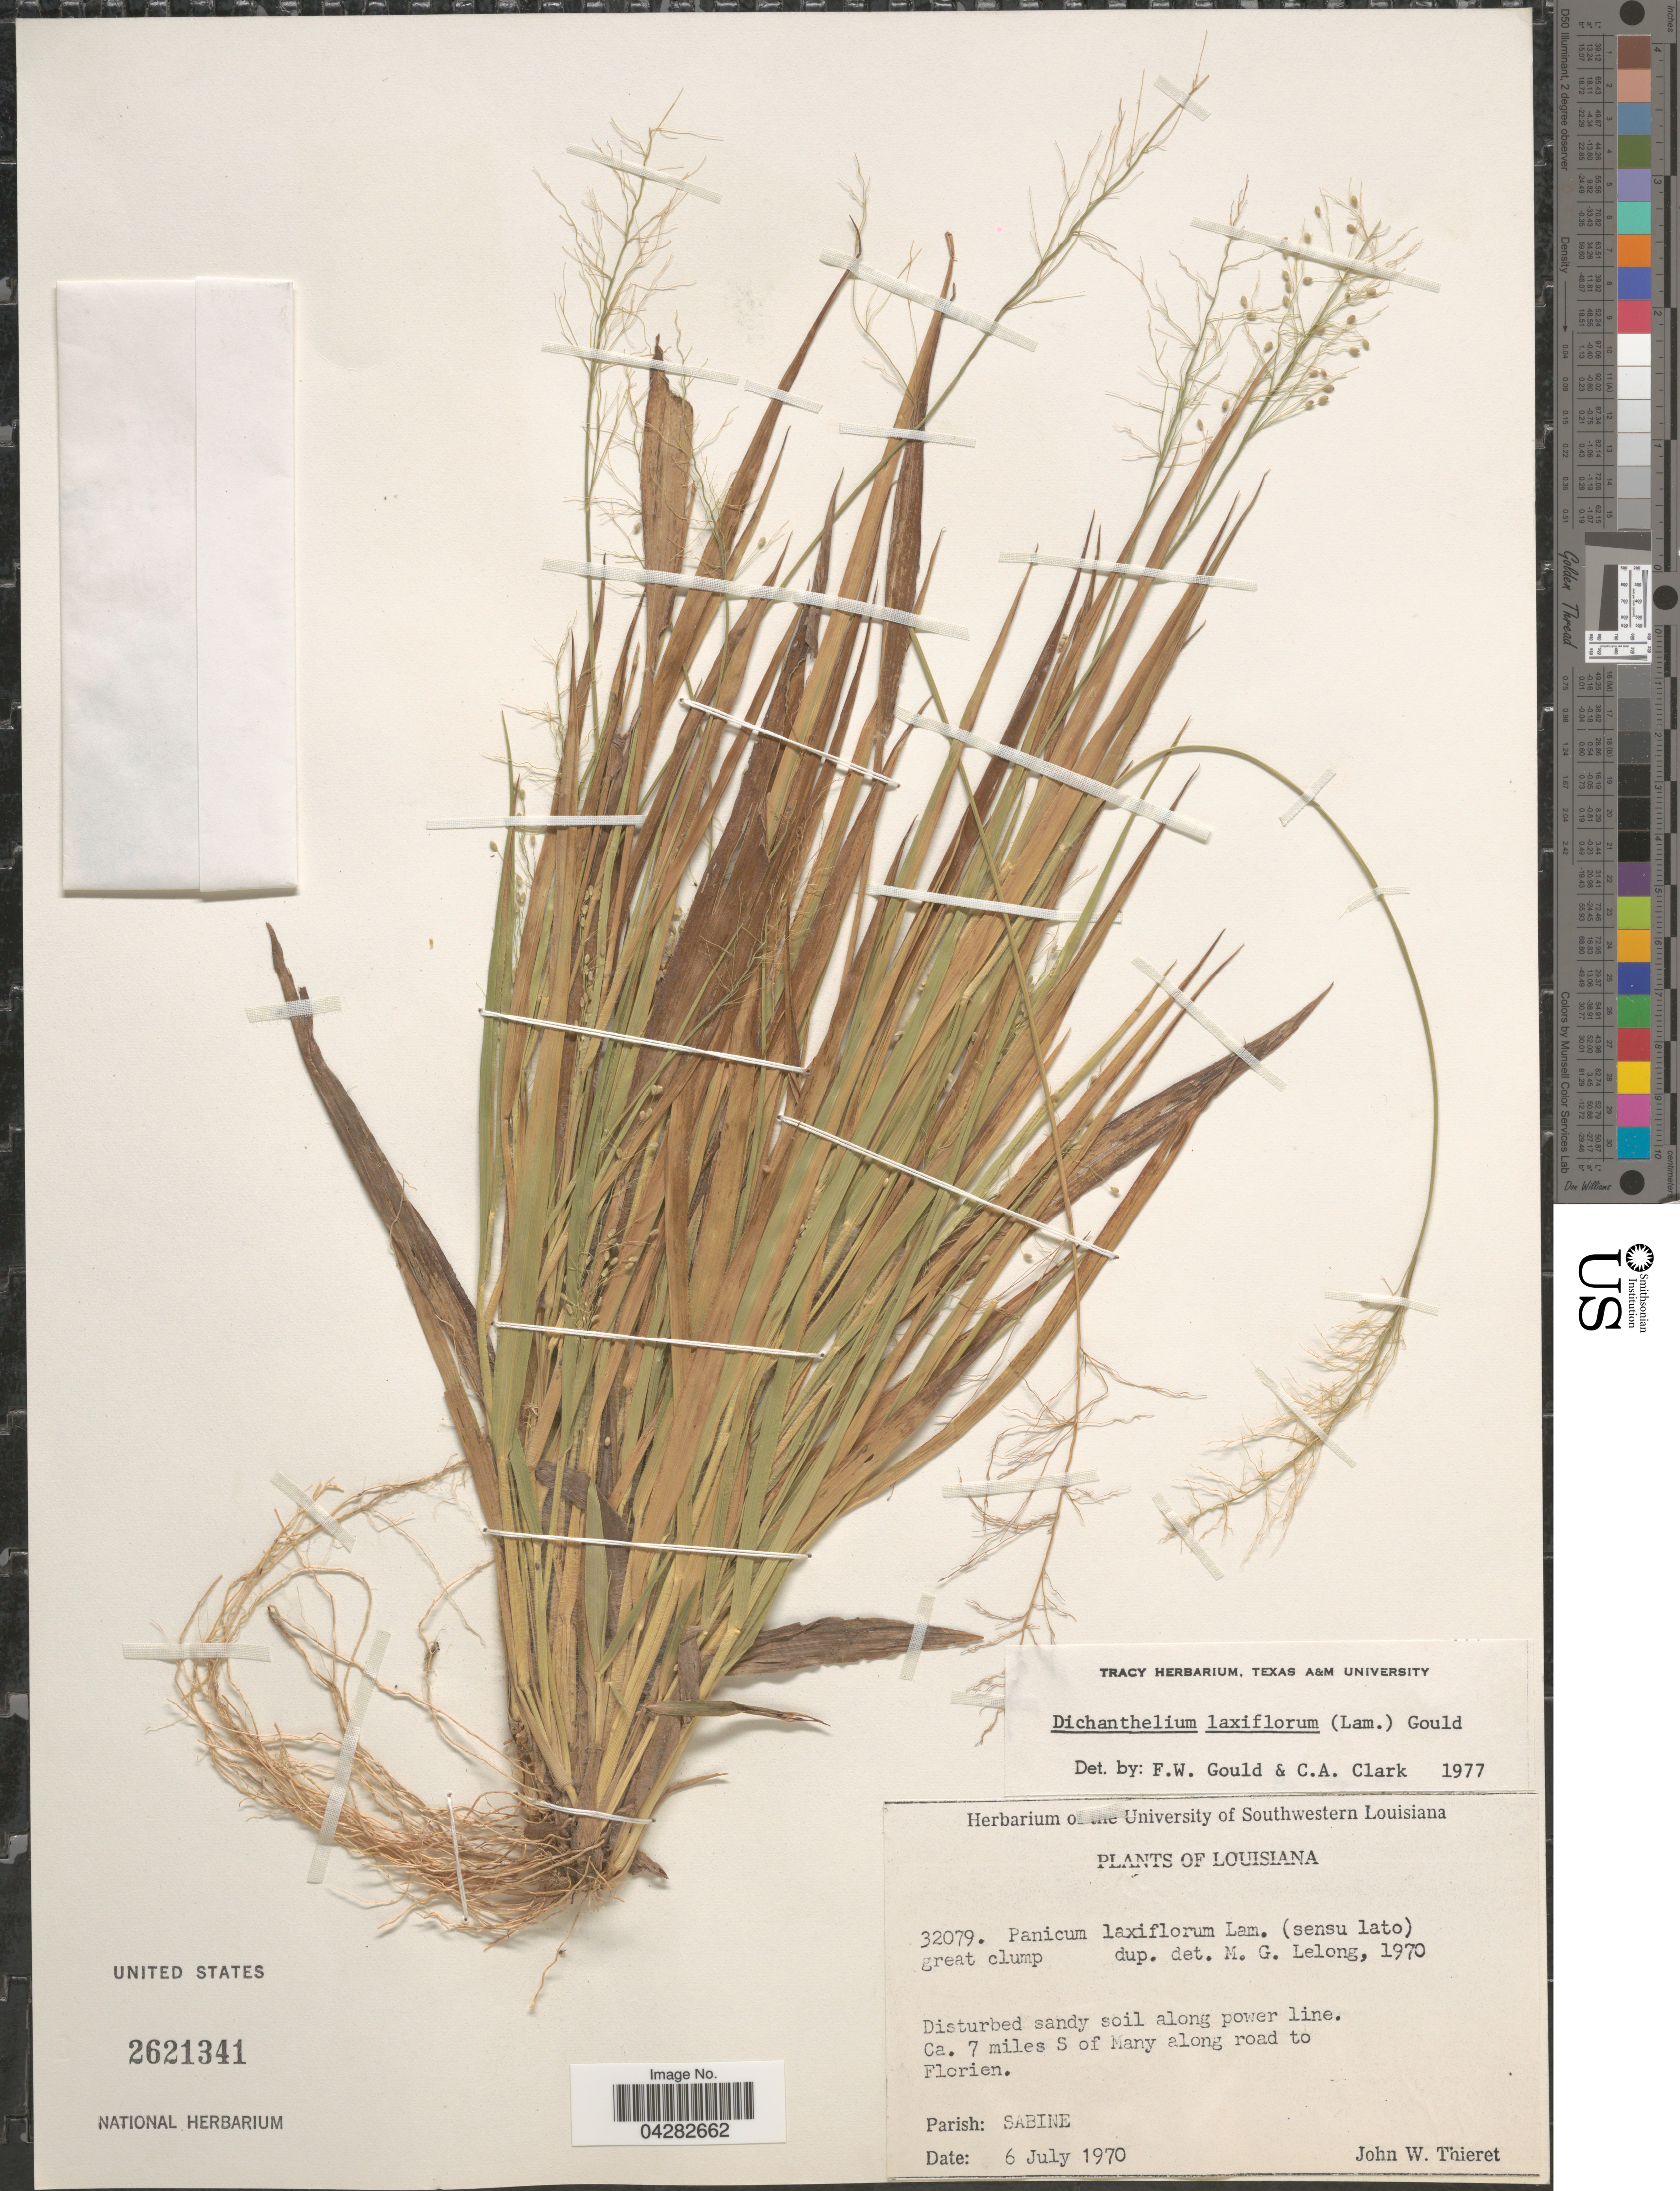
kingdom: Plantae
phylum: Tracheophyta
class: Liliopsida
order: Poales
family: Poaceae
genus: Dichanthelium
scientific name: Dichanthelium laxiflorum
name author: (Lam.) Gould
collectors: J. W. Thieret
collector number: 32079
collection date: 1970-07-06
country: United States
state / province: Louisiana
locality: Along power line. Ca. 7 miles S of Many along road to Florien. Parish: Sabine.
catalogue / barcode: US 2621341